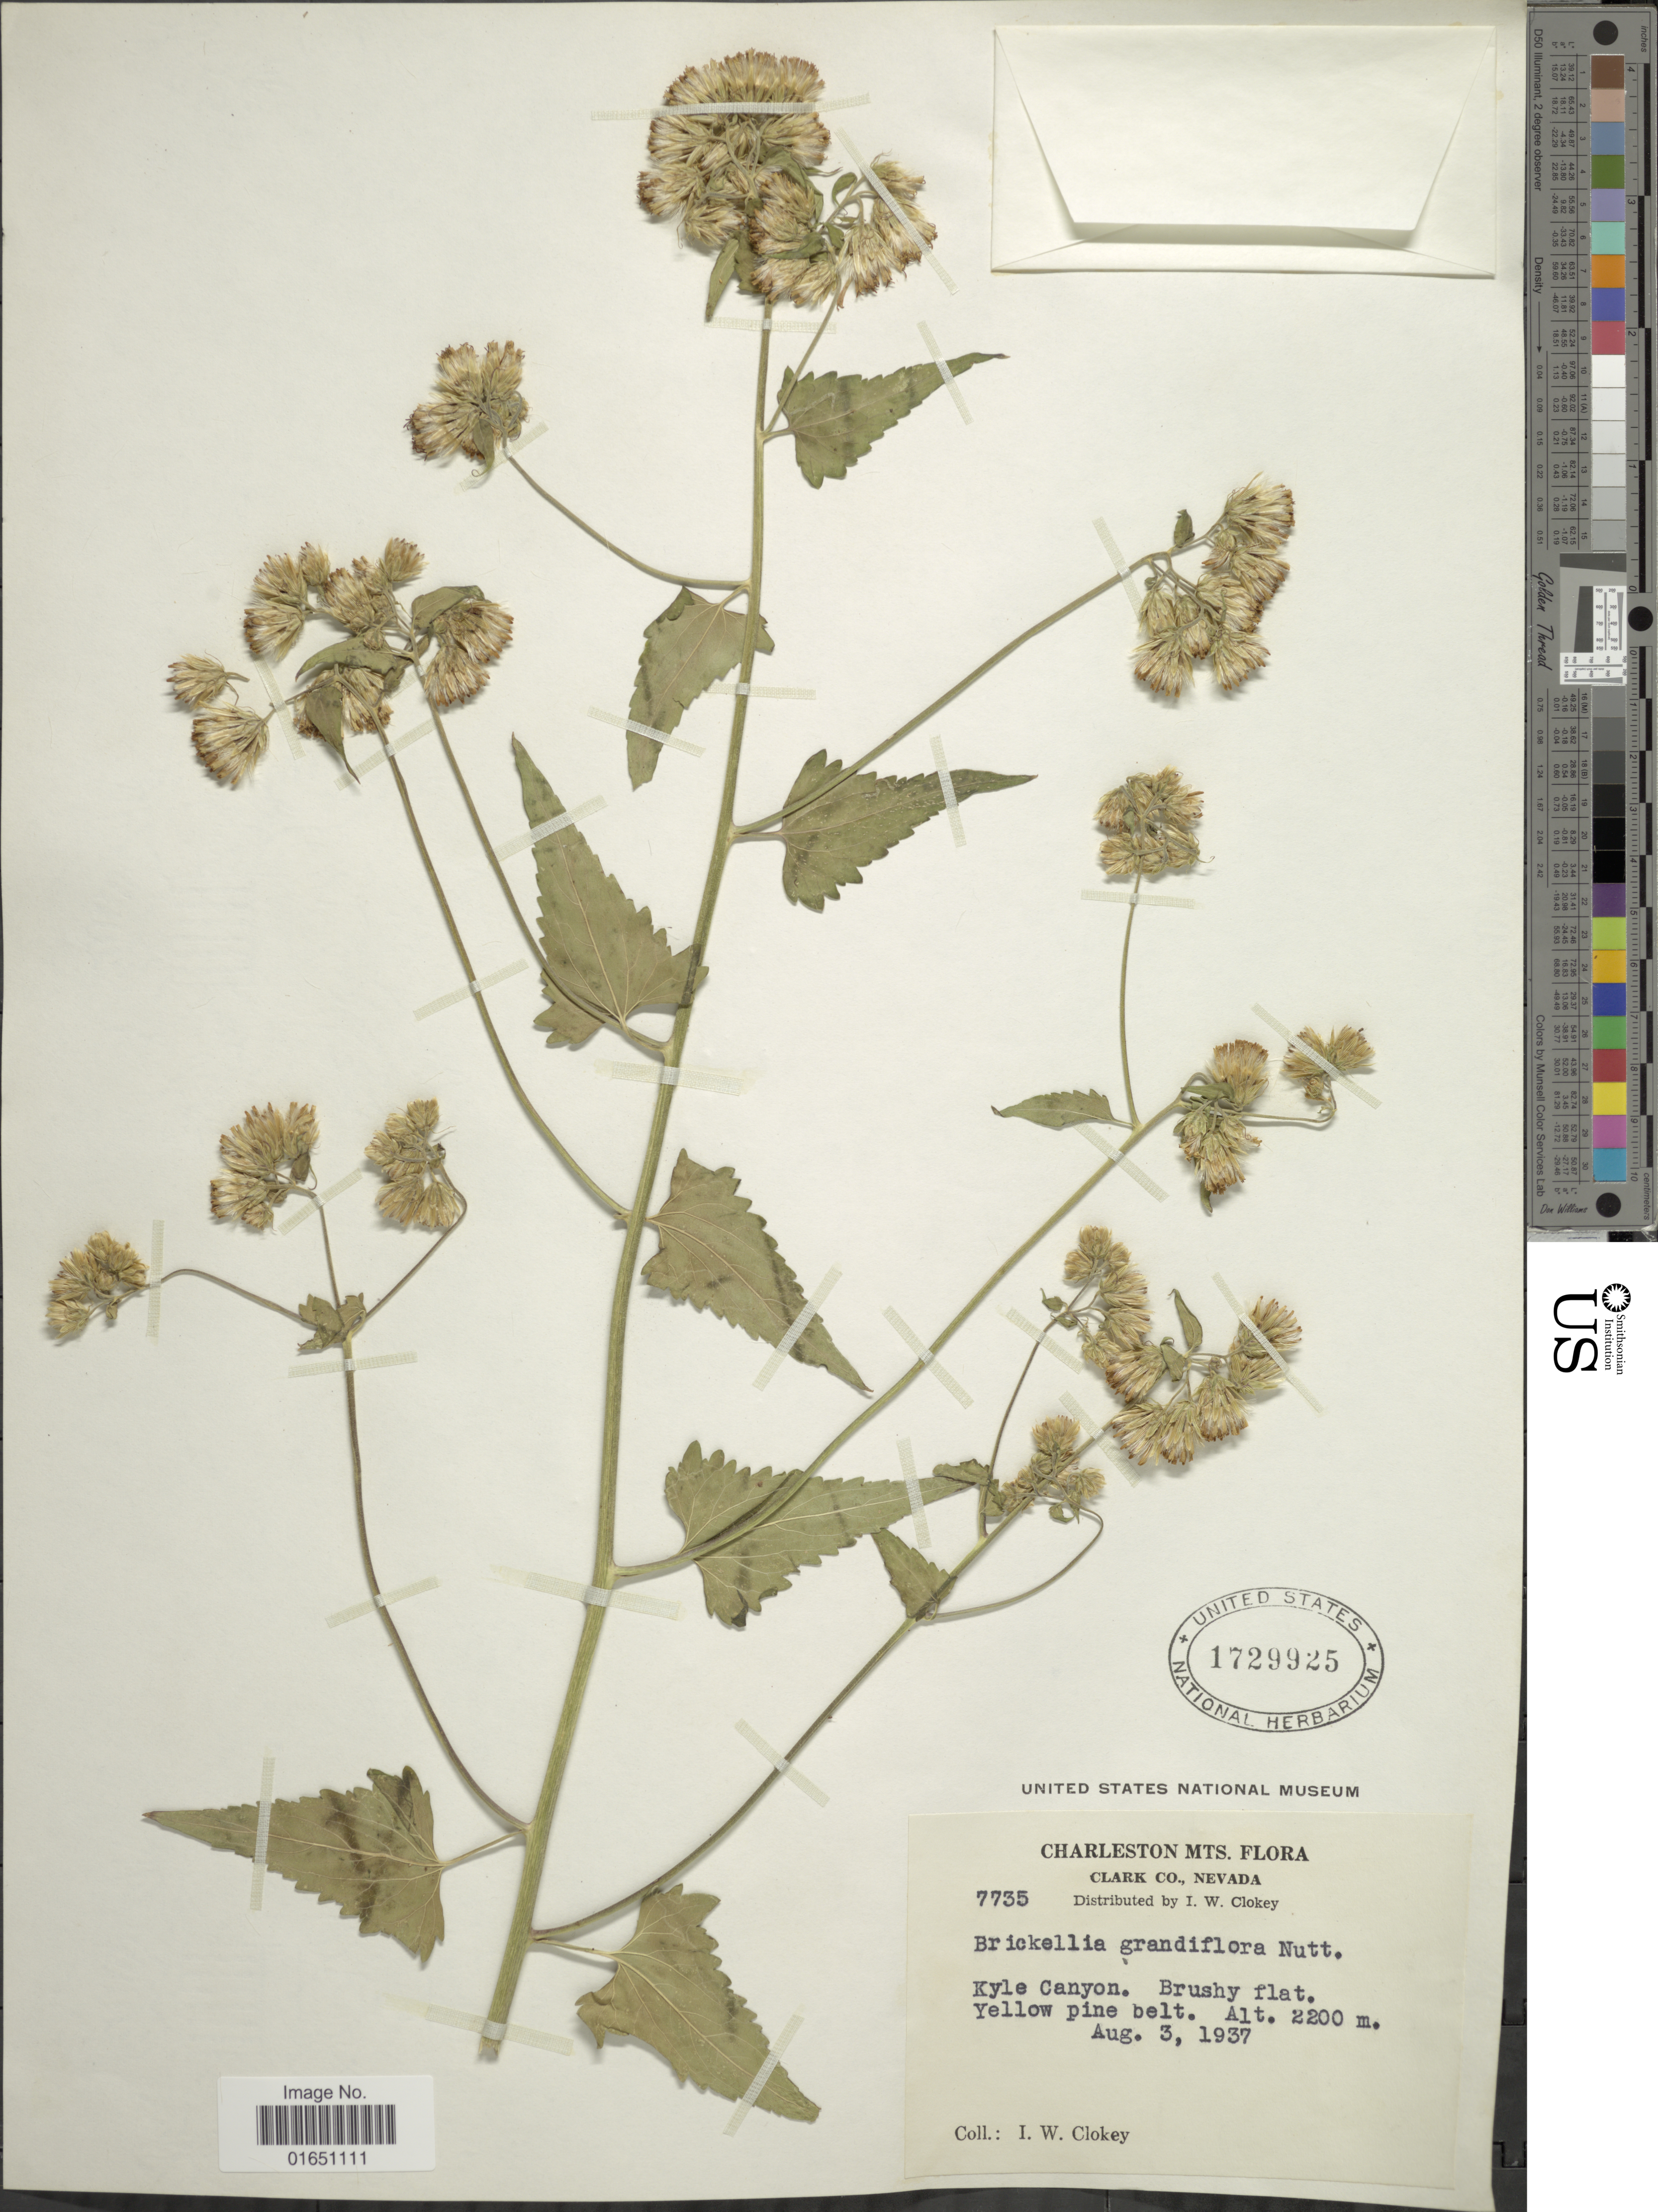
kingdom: Plantae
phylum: Tracheophyta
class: Magnoliopsida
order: Asterales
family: Asteraceae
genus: Brickellia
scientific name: Brickellia grandiflora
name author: (Hook.) Nutt.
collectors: I. W. Clokey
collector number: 7735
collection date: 1937-08-03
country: United States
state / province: Nevada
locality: Clark Co., Kyle Canyon, Brushy Flat, Yellow pine belt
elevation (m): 2200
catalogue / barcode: US 1729925